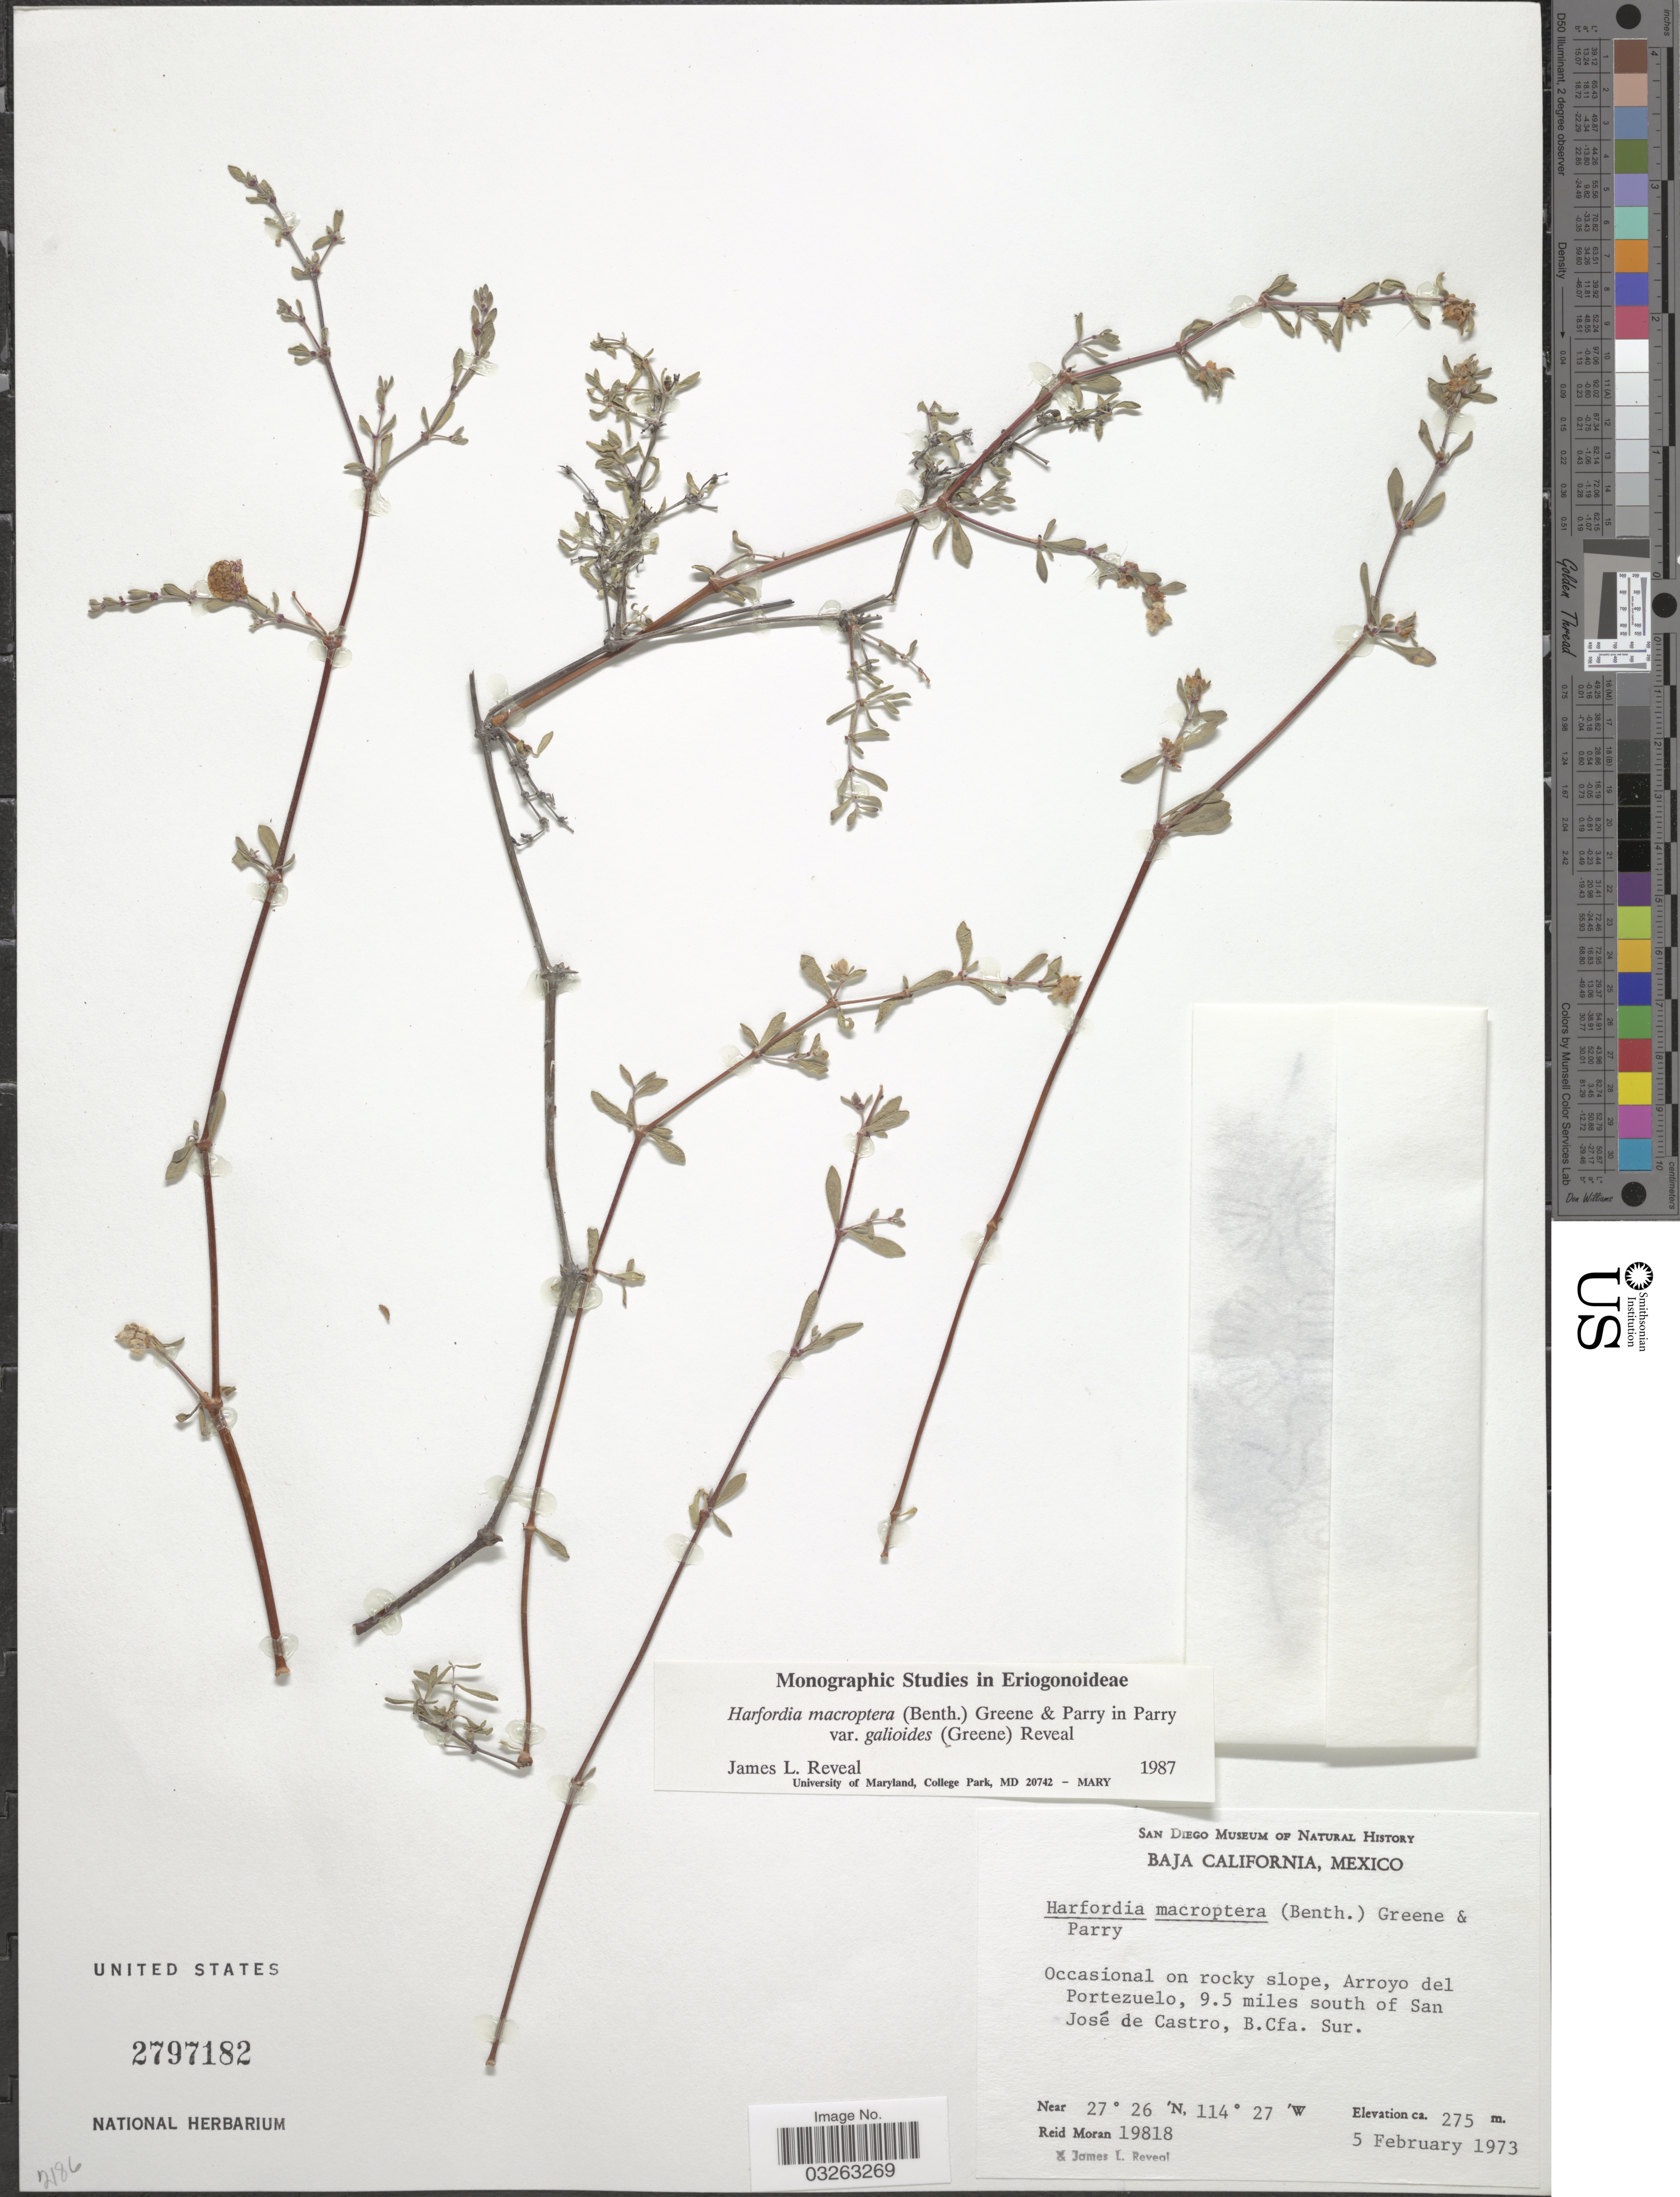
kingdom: Plantae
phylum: Tracheophyta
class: Magnoliopsida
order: Caryophyllales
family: Polygonaceae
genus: Harfordia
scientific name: Harfordia macroptera var. galioides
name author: (Greene) Reveal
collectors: R. Moran & J. L. Reveal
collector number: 19818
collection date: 1973-02-05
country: Mexico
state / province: Baja California Sur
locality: Arroyo del Portezuelo, 9.5 miles south of San José de Castro, B.Cfa. Sur.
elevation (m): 275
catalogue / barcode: US 2797182